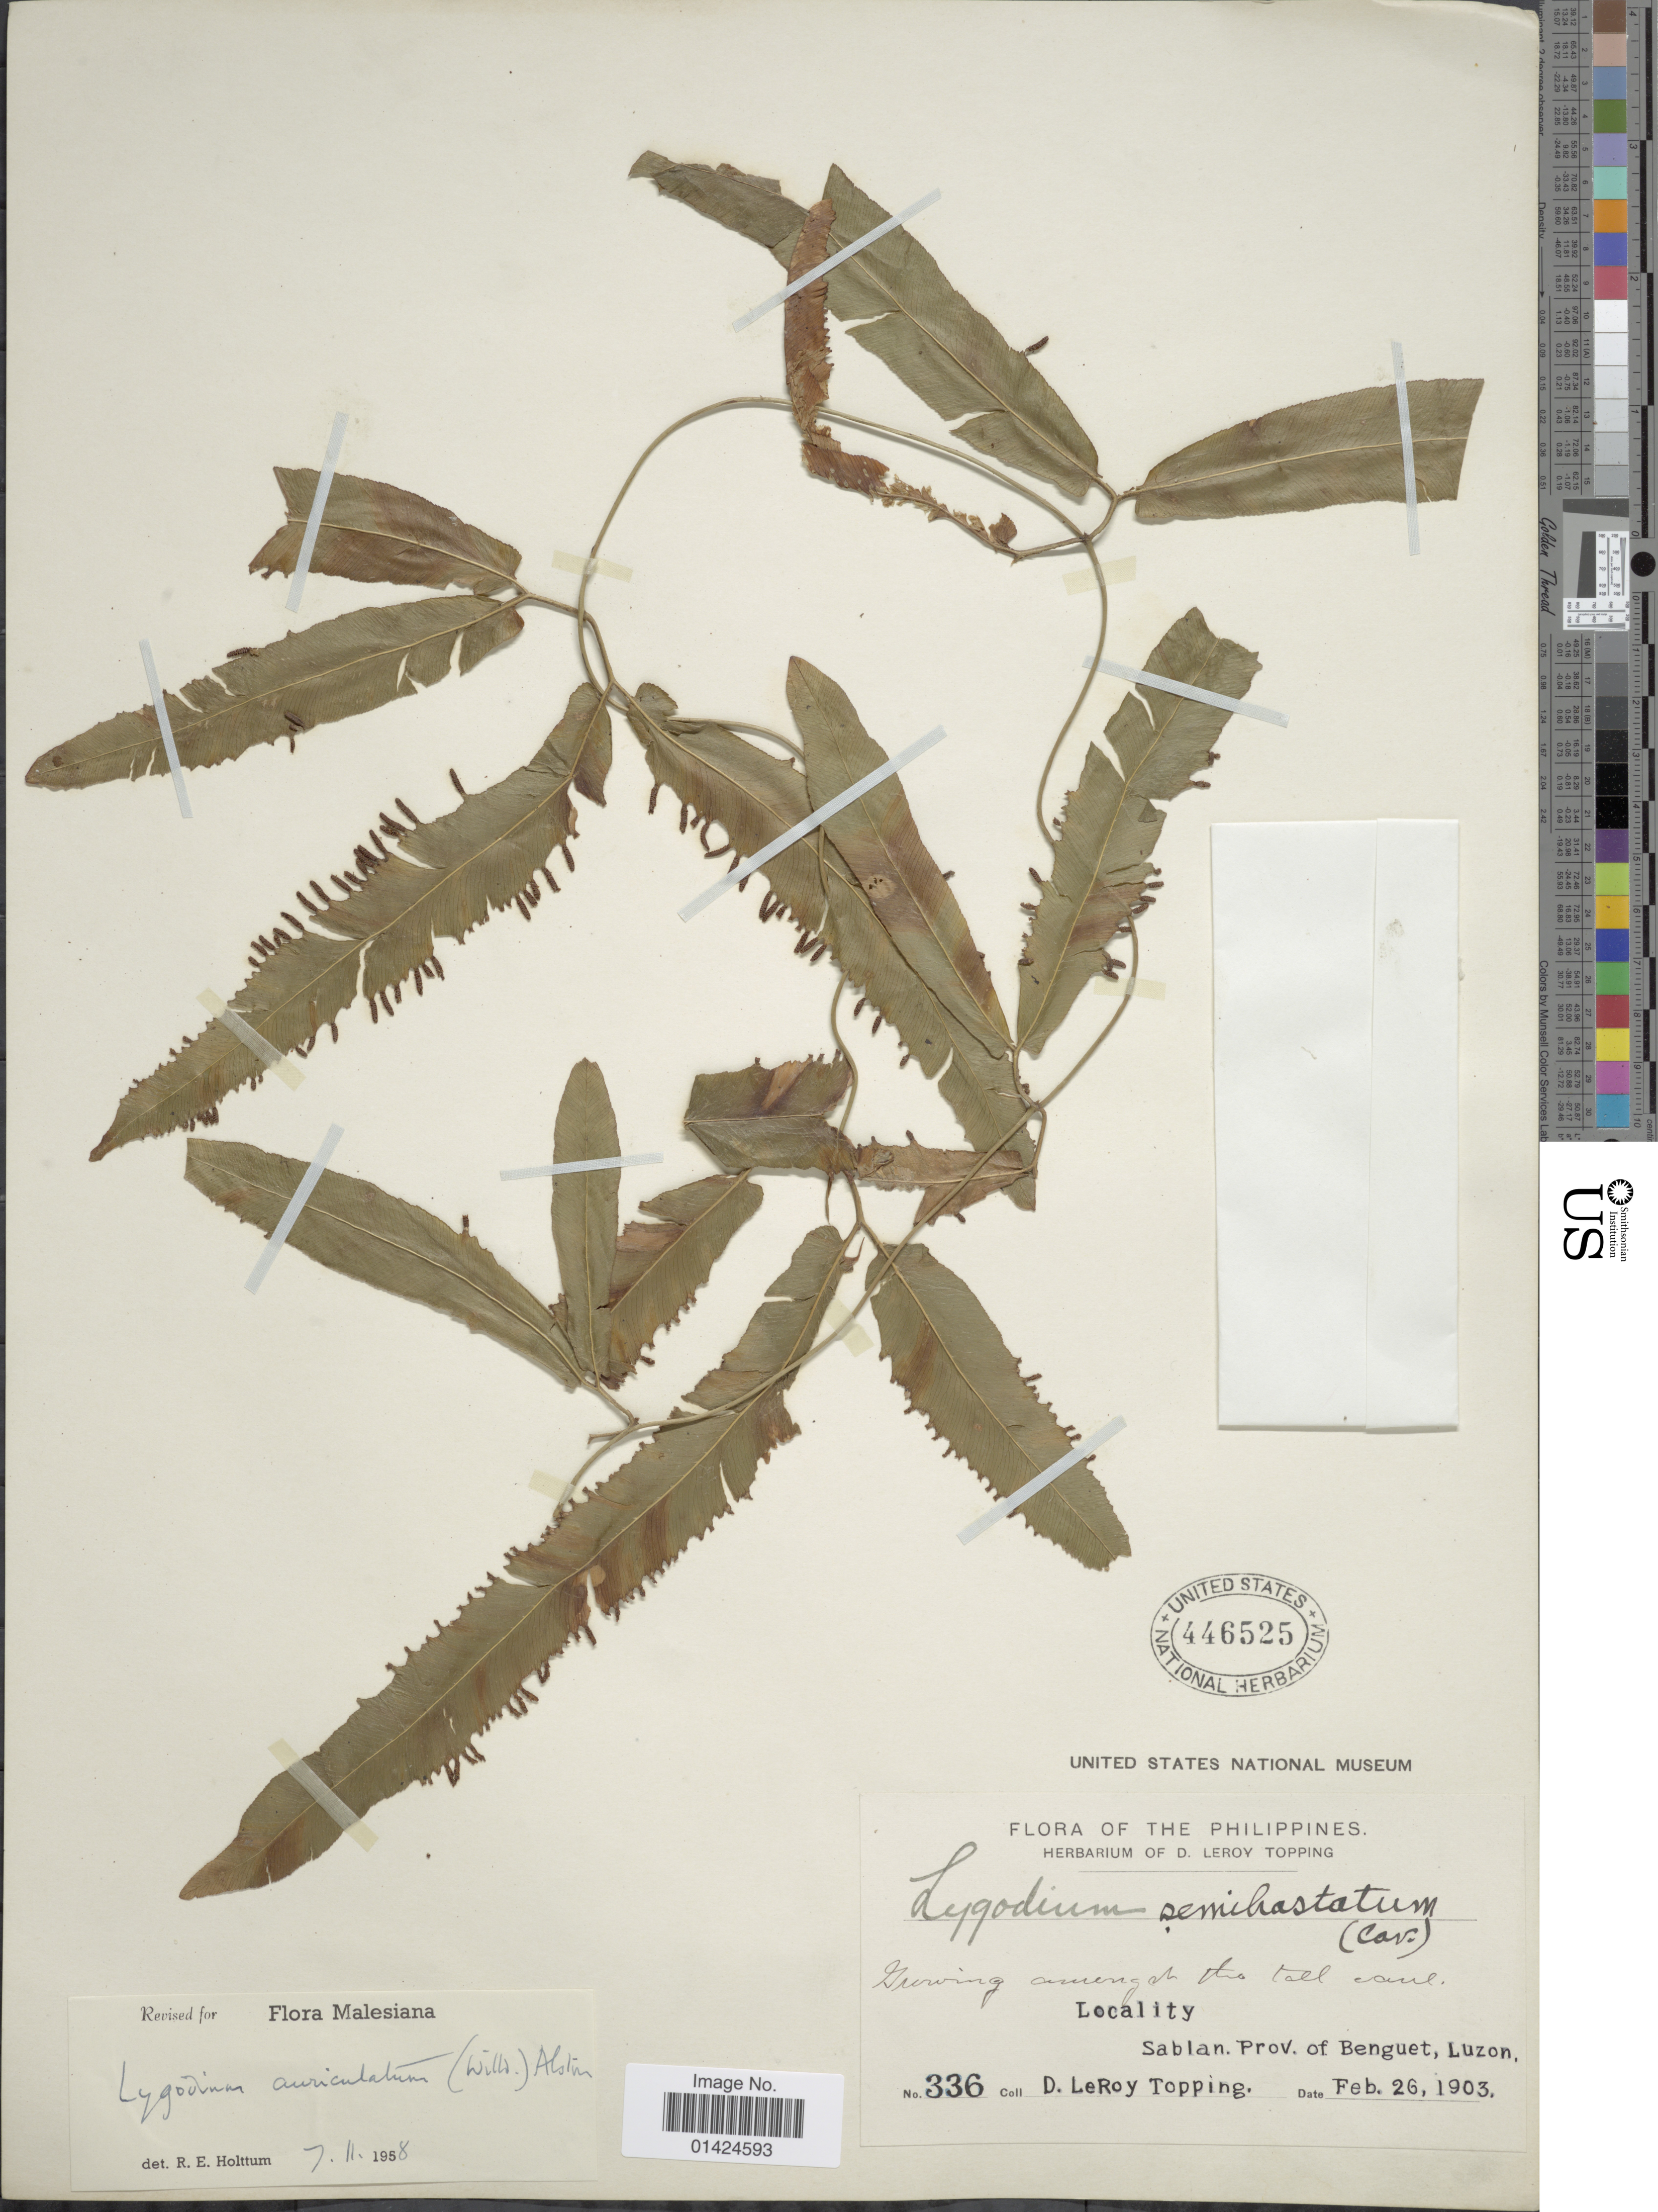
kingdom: Plantae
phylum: Tracheophyta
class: Polypodiopsida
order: Schizaeales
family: Lygodiaceae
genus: Lygodium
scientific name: Lygodium auriculatum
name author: (Willd.) Alston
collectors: D. L. Topping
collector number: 336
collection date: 1903-02-26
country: Philippines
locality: Sablan, Prov. of Benguet, Luzon.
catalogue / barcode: US 446525